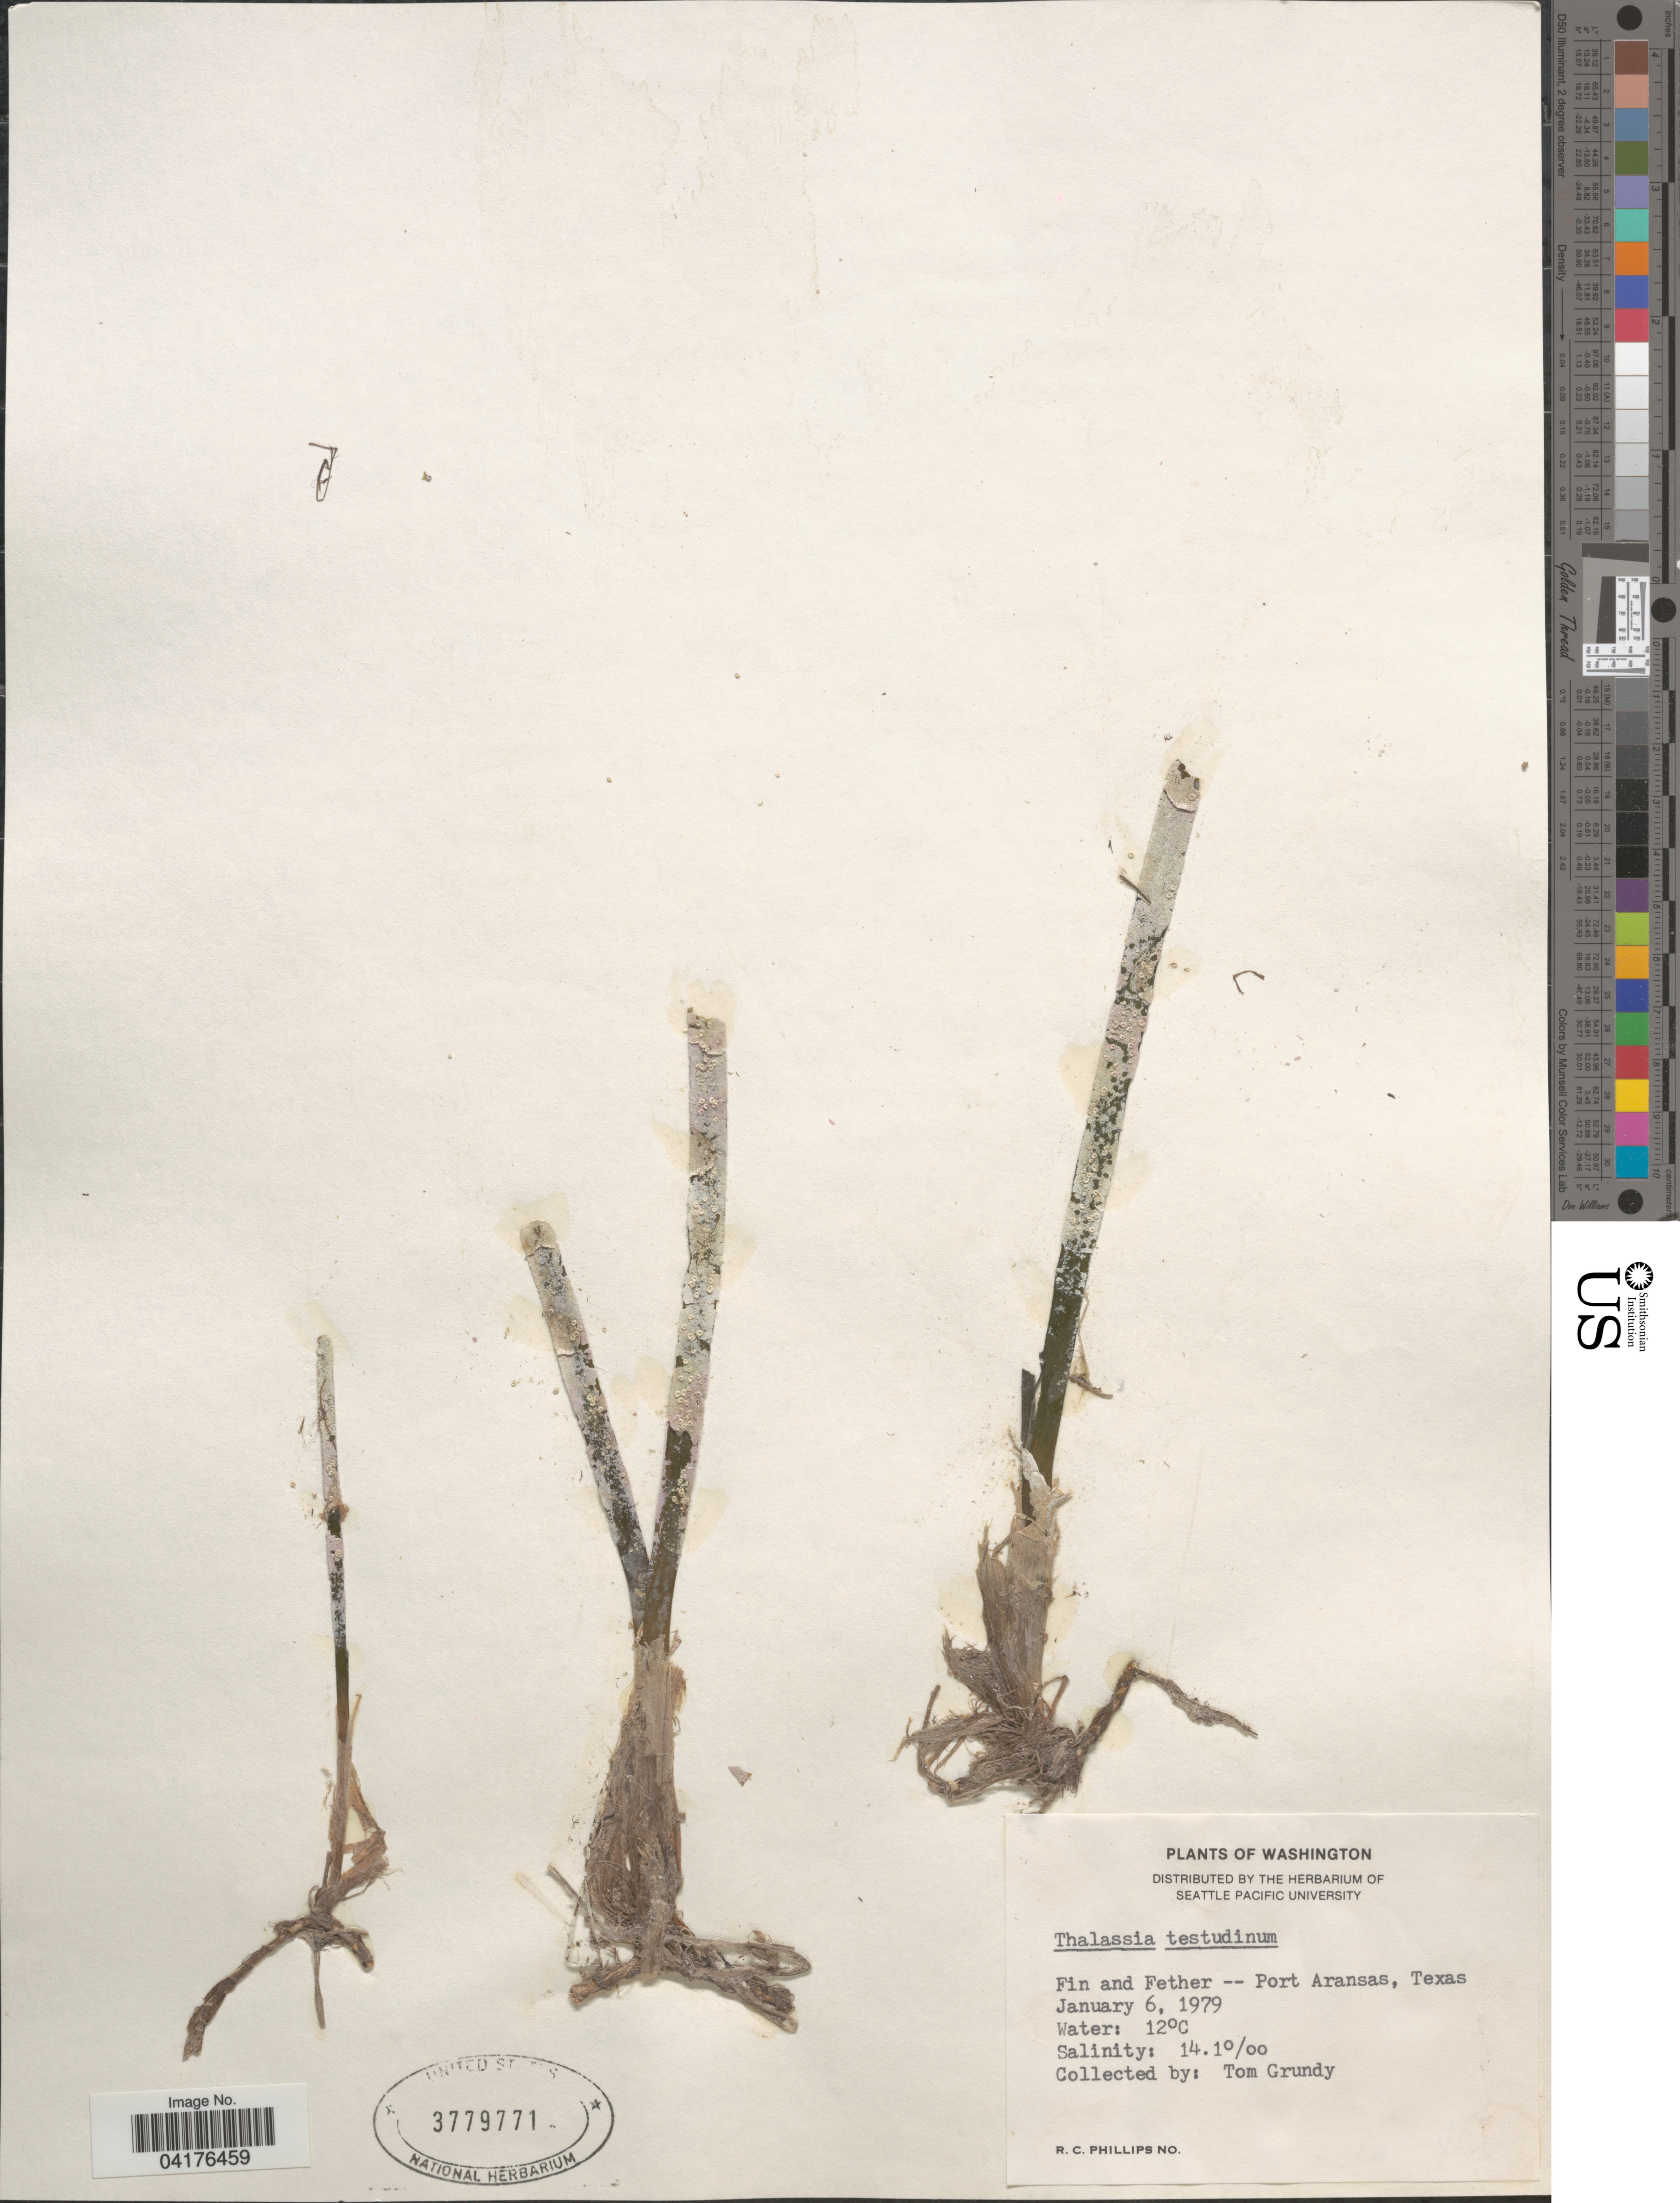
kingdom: Plantae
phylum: Tracheophyta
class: Liliopsida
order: Alismatales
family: Hydrocharitaceae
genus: Thalassia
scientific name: Thalassia testudinum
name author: Banks & Sol. ex K.D. Koenig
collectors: T. Grundy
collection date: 1979-01-06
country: United States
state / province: Texas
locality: Fin and Fether -- Port Aransas.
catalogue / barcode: US 3779771